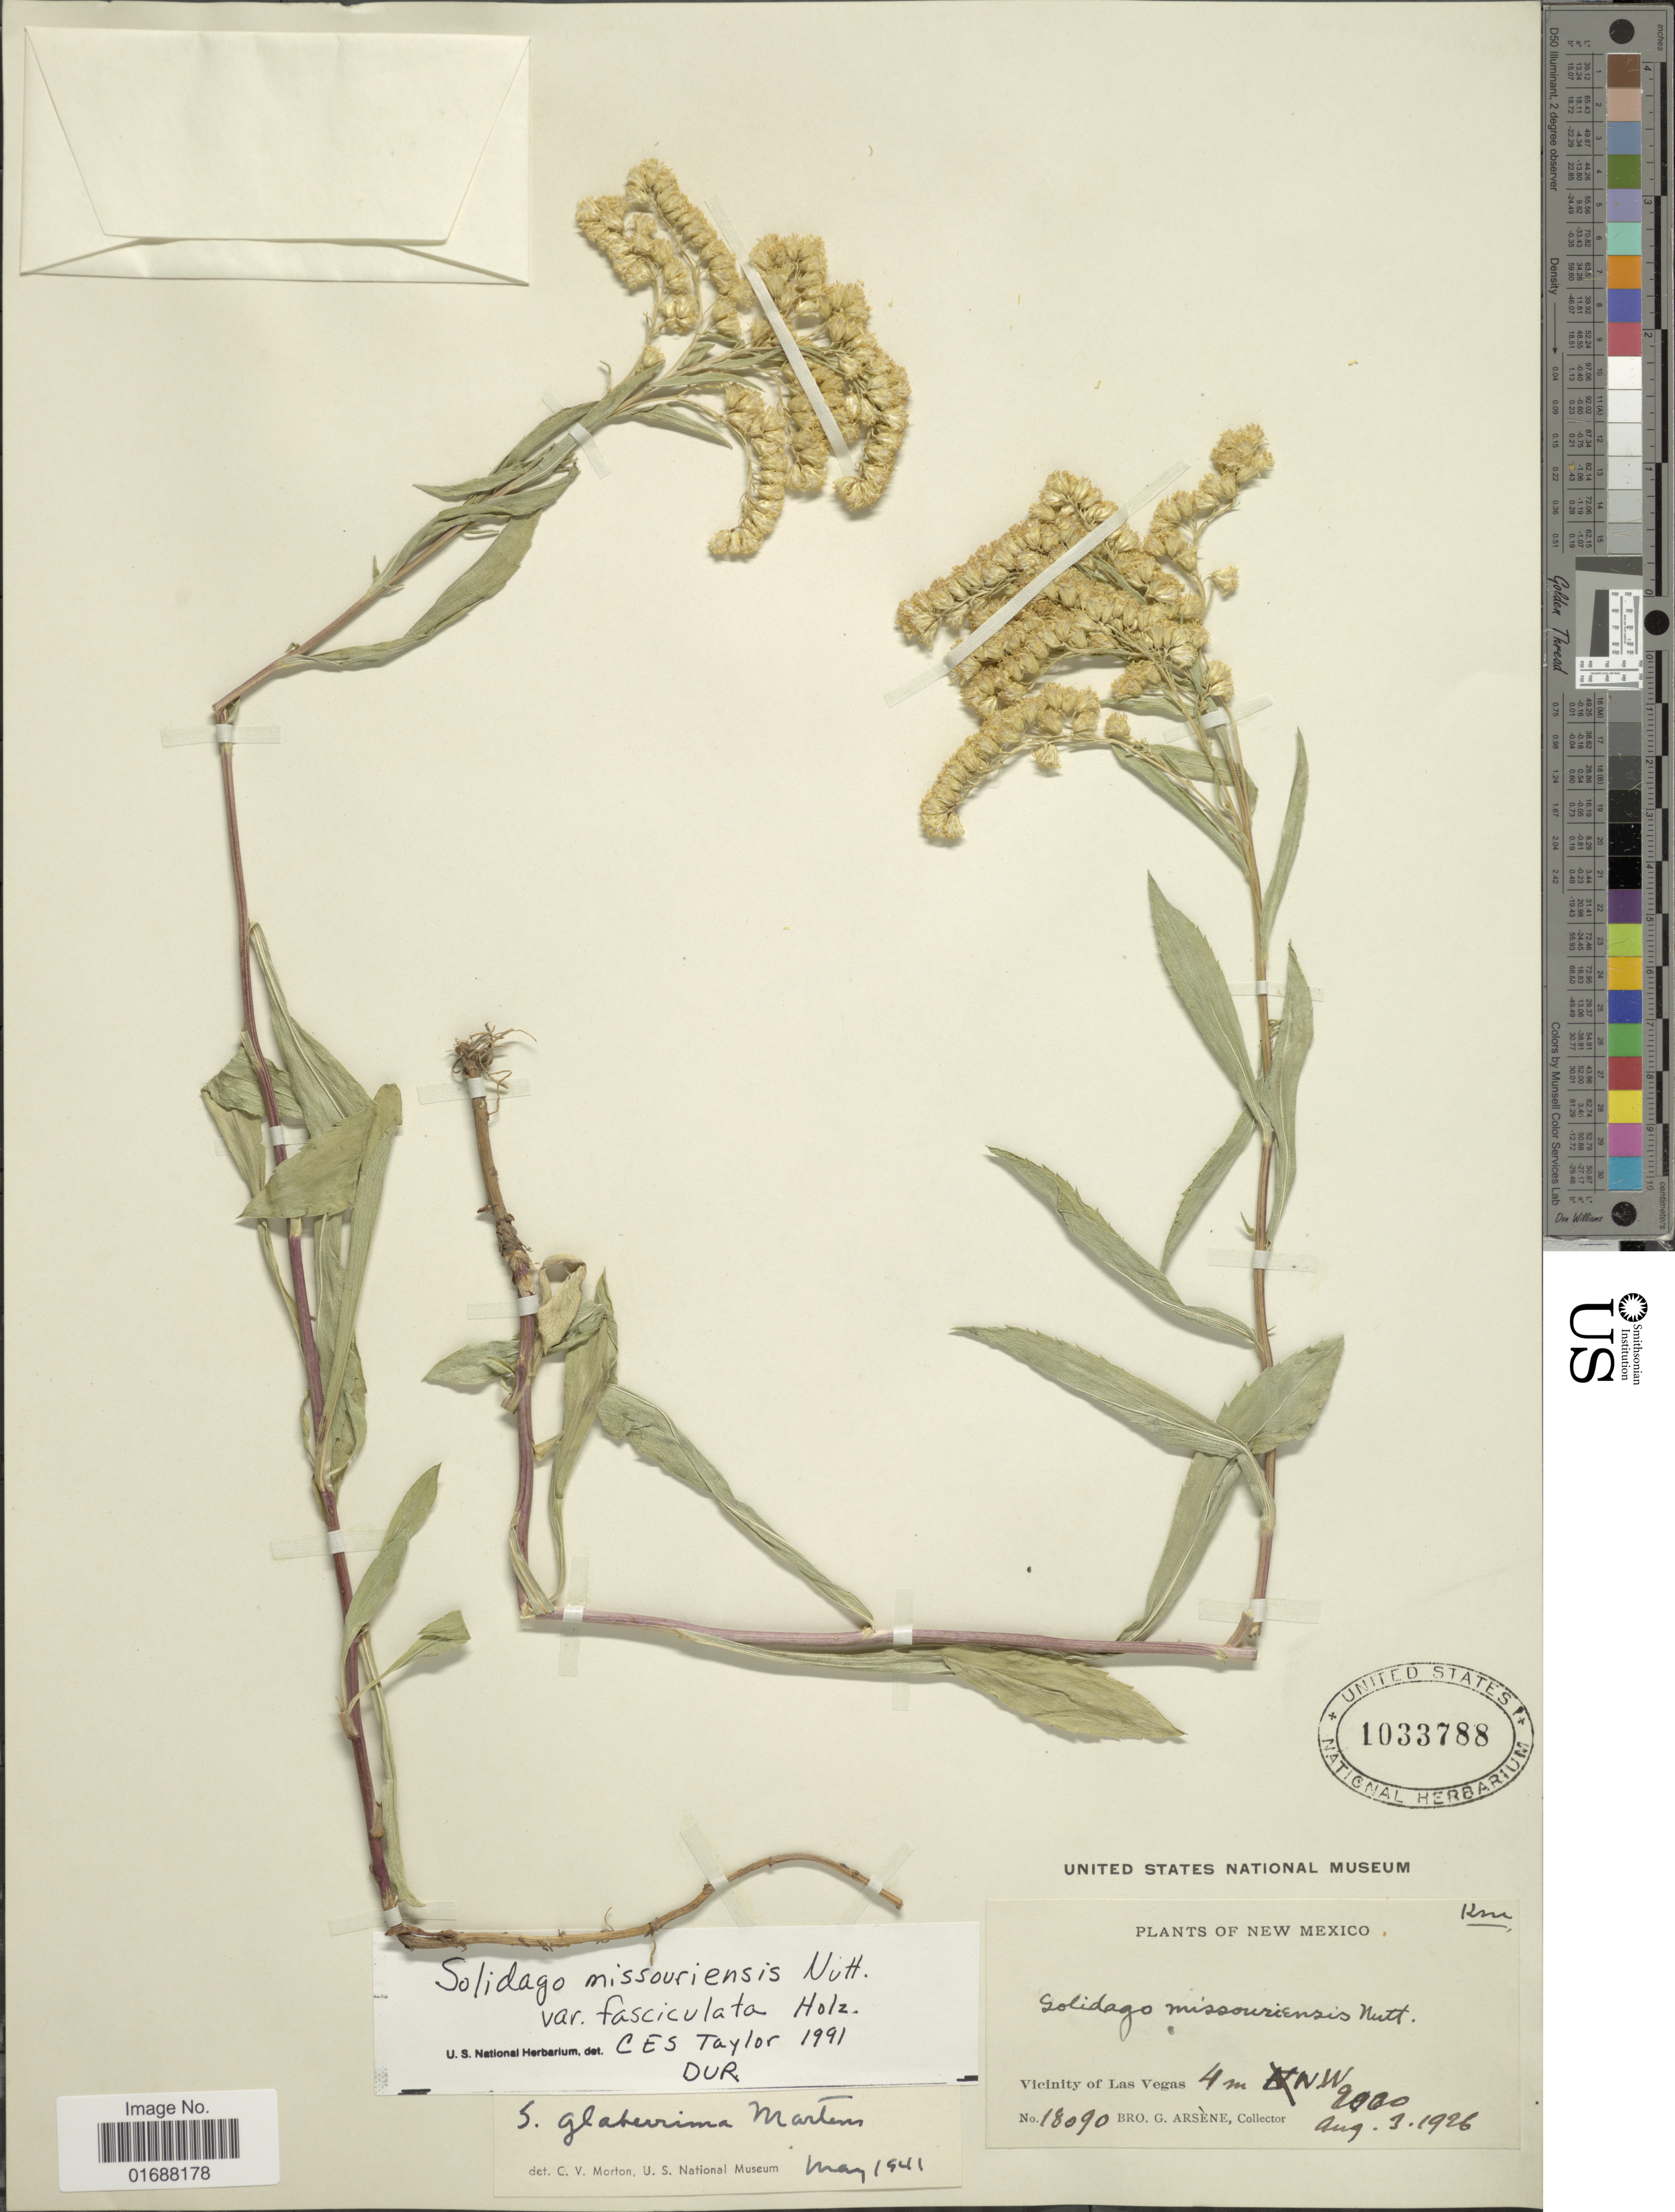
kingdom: Plantae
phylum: Tracheophyta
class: Magnoliopsida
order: Asterales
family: Asteraceae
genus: Solidago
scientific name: Solidago missouriensis var. fasciculata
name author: Holz.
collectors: Bro. G. Arsène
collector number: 18090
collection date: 1926-08-03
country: United States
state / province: New Mexico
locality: New Mexico. Vicinity of Las Vegas 4 mi NW.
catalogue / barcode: US 1033788